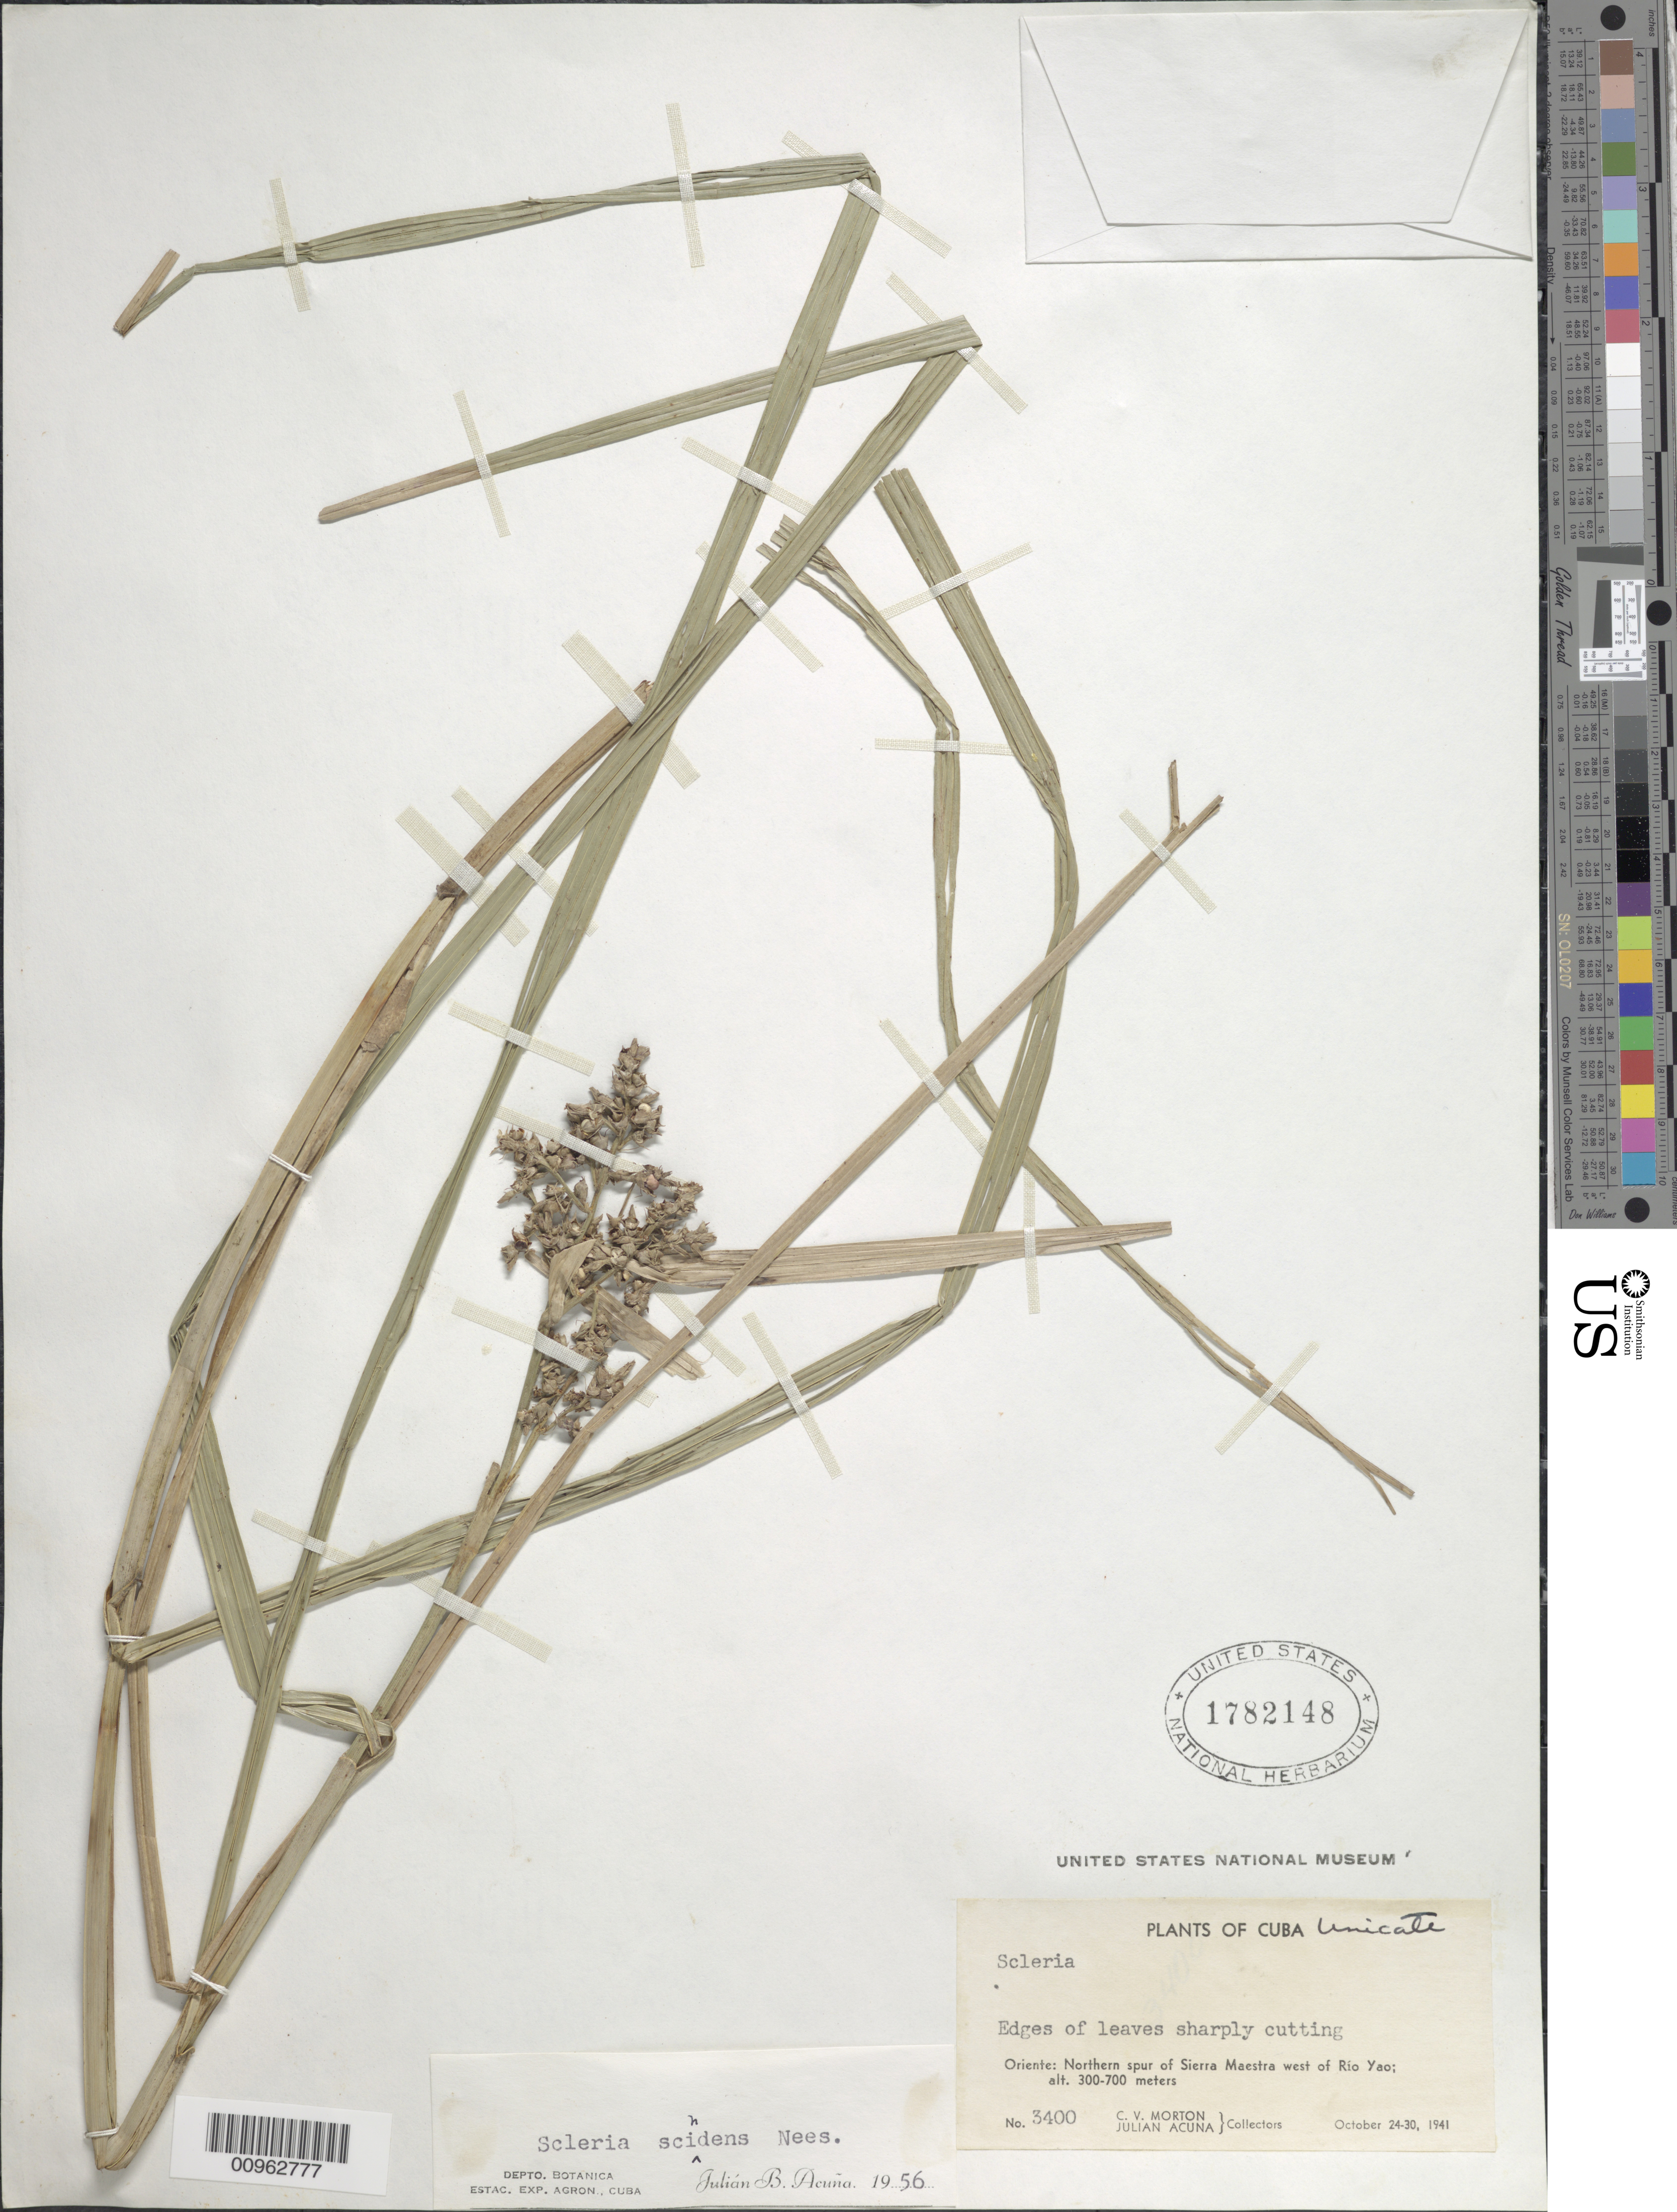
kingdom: Plantae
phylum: Tracheophyta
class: Liliopsida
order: Poales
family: Cyperaceae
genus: Scleria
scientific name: Scleria chlorantha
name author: Boeckeler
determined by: Strong, Mark T., (BOT), Smithsonian Institution - National Museum of Natural History (UNITED STATES)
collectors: C. V. Morton & J. Acuña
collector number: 3400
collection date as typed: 24 Oct 1941 to 30 Oct 1941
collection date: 1941-10-24/1941-10-30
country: Cuba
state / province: Oriente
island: Cuba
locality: Northern spur of Sierra Maestra west of Río Yao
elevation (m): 300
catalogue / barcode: US 1782148